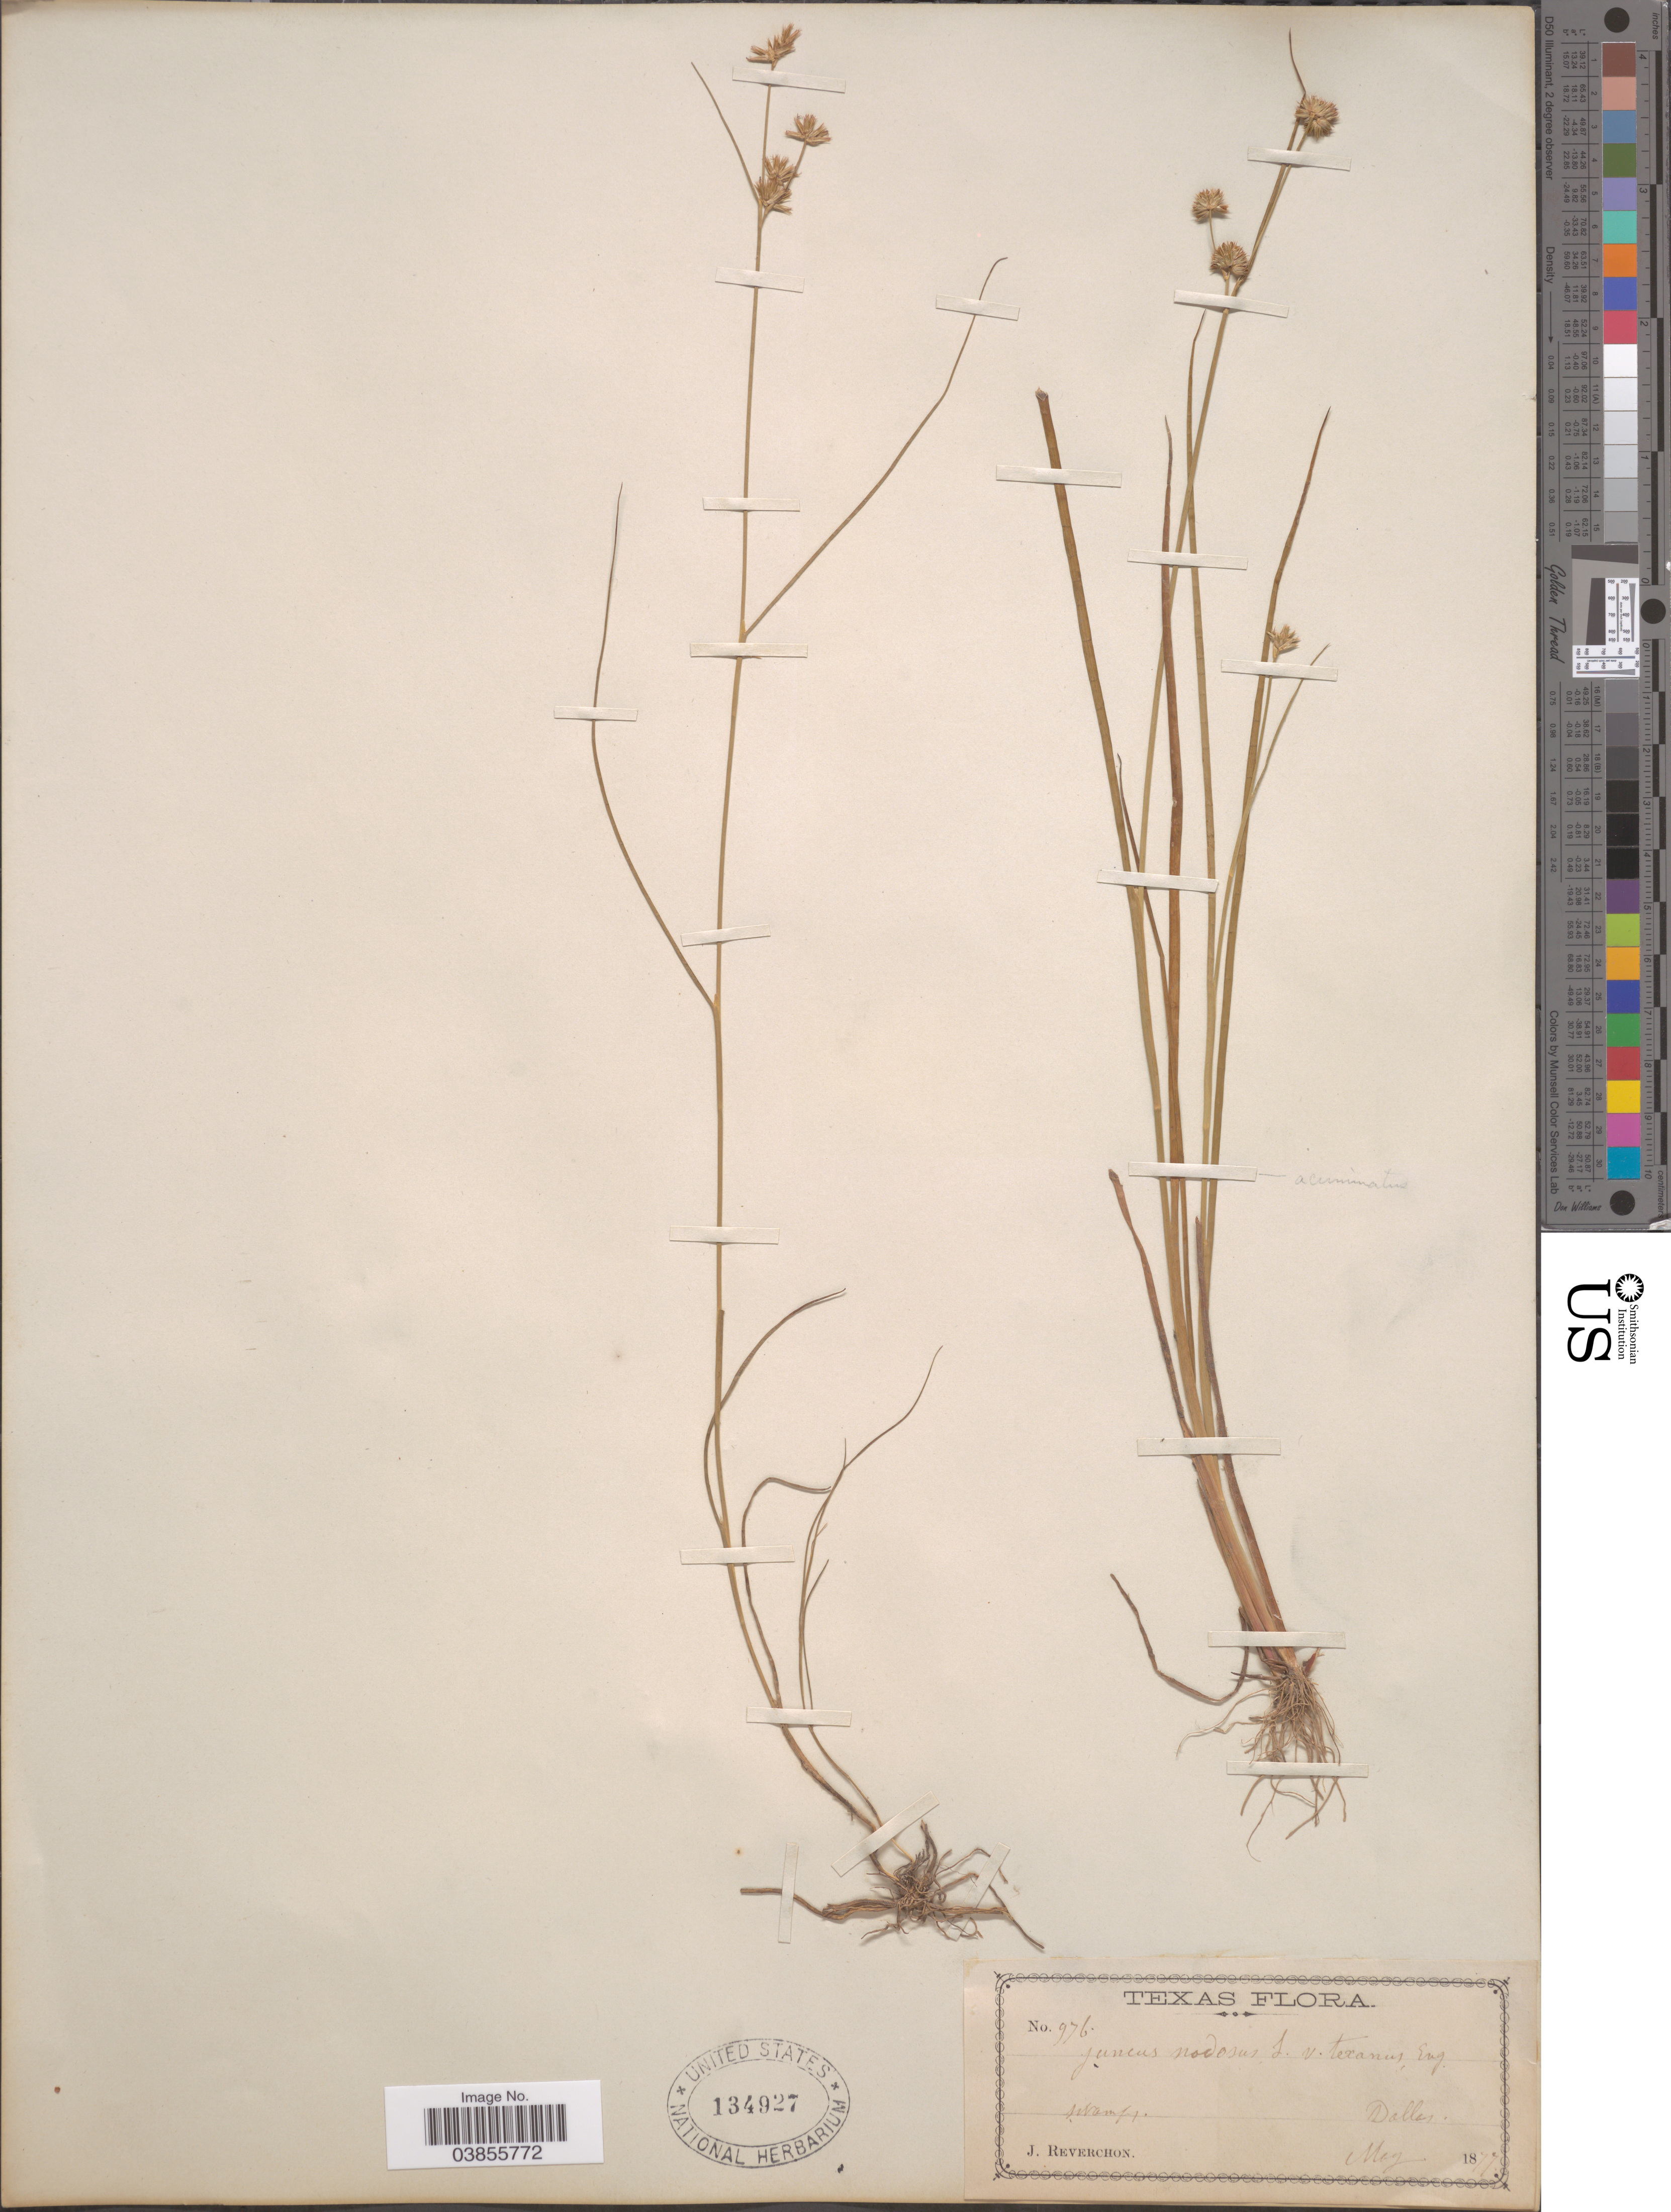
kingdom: Plantae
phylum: Tracheophyta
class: Liliopsida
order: Poales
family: Juncaceae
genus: Juncus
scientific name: Juncus nodosus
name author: L.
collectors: J. Reverchon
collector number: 976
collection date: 1877-05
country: United States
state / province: Texas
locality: Dallas.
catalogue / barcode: US 134927